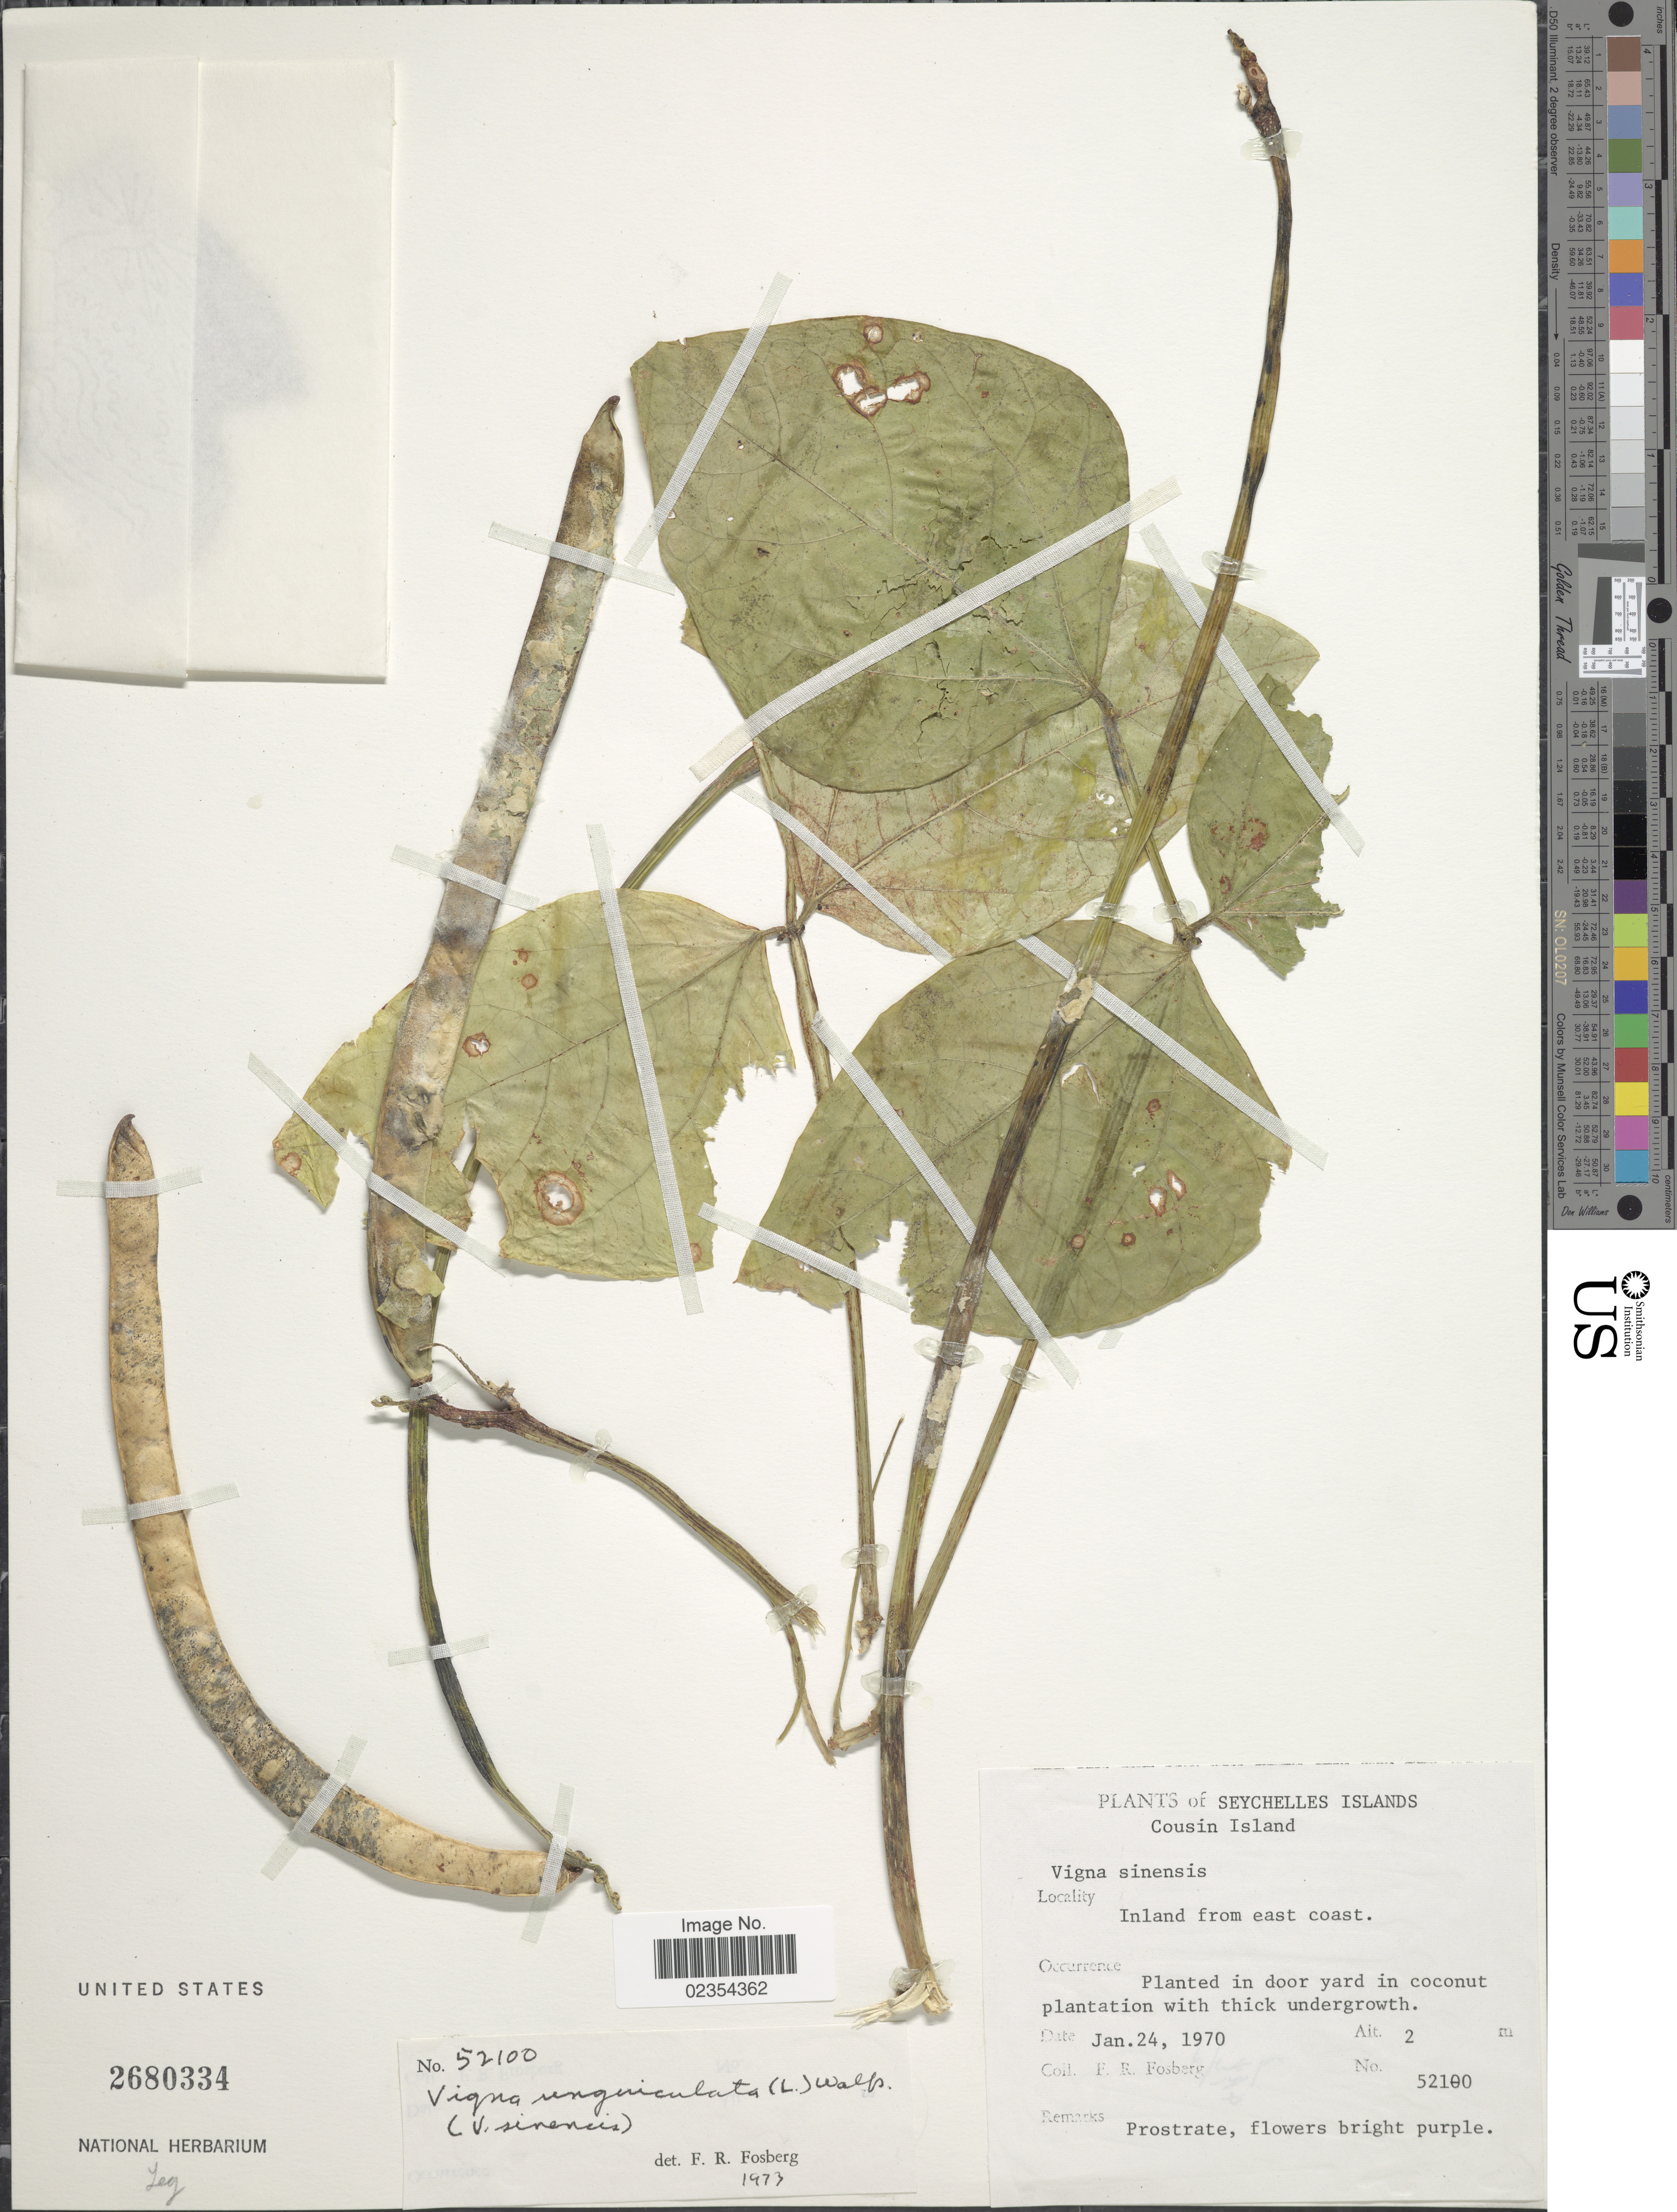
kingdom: Plantae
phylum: Tracheophyta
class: Magnoliopsida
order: Fabales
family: Fabaceae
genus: Vigna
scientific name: Vigna unguiculata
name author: (L.) Walp.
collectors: F. R. Fosberg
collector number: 52100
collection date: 1970-01-24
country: Seychelles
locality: Cousin Island, Inland from east coast, in door yard in coconut plantation.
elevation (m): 2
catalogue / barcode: US 2680334